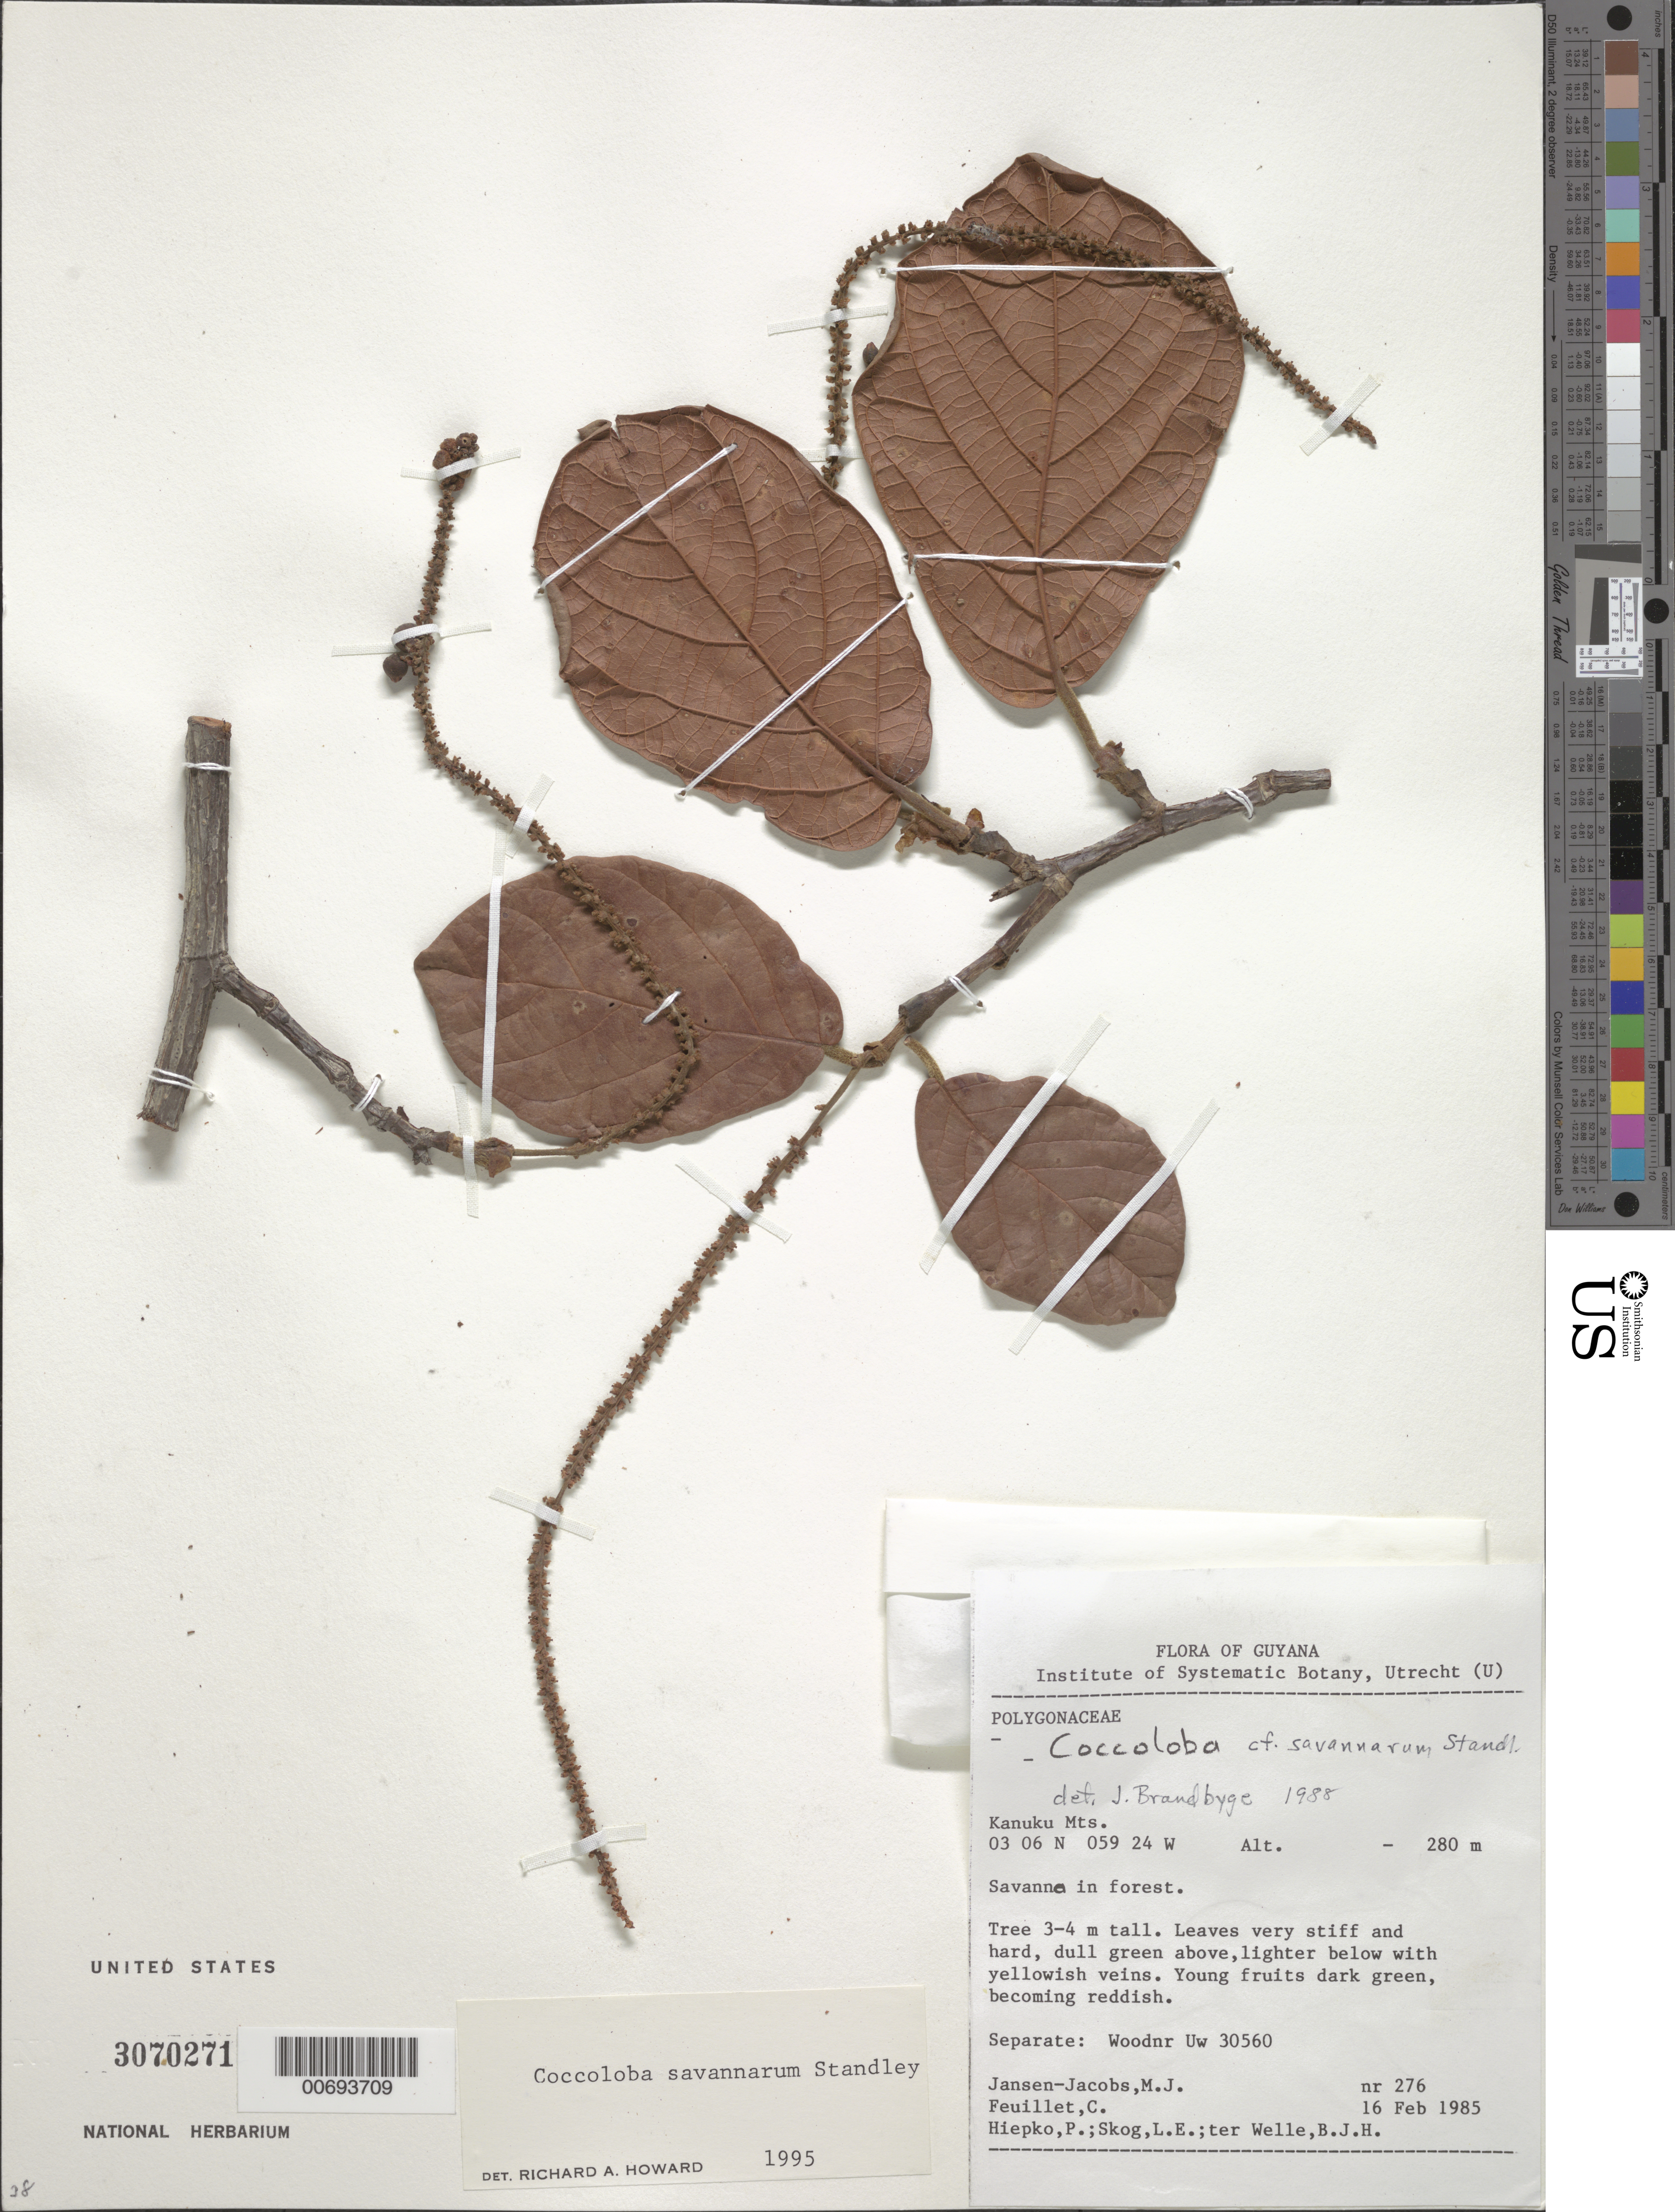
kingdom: Plantae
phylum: Tracheophyta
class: Magnoliopsida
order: Caryophyllales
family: Polygonaceae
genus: Coccoloba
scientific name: Coccoloba savannarum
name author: Standl.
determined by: Howard, R. A.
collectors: M. J. Jansen-Jacobs, C. Feuillet, P. H. Hiepko, L. E. Skog & B. Welle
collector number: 276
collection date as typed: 16-Feb-85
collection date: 1985-02-16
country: Guyana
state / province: U. Takutu-U. Essequibo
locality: Kanuku Mts.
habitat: Savanna in forest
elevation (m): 280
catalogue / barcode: US 3070271